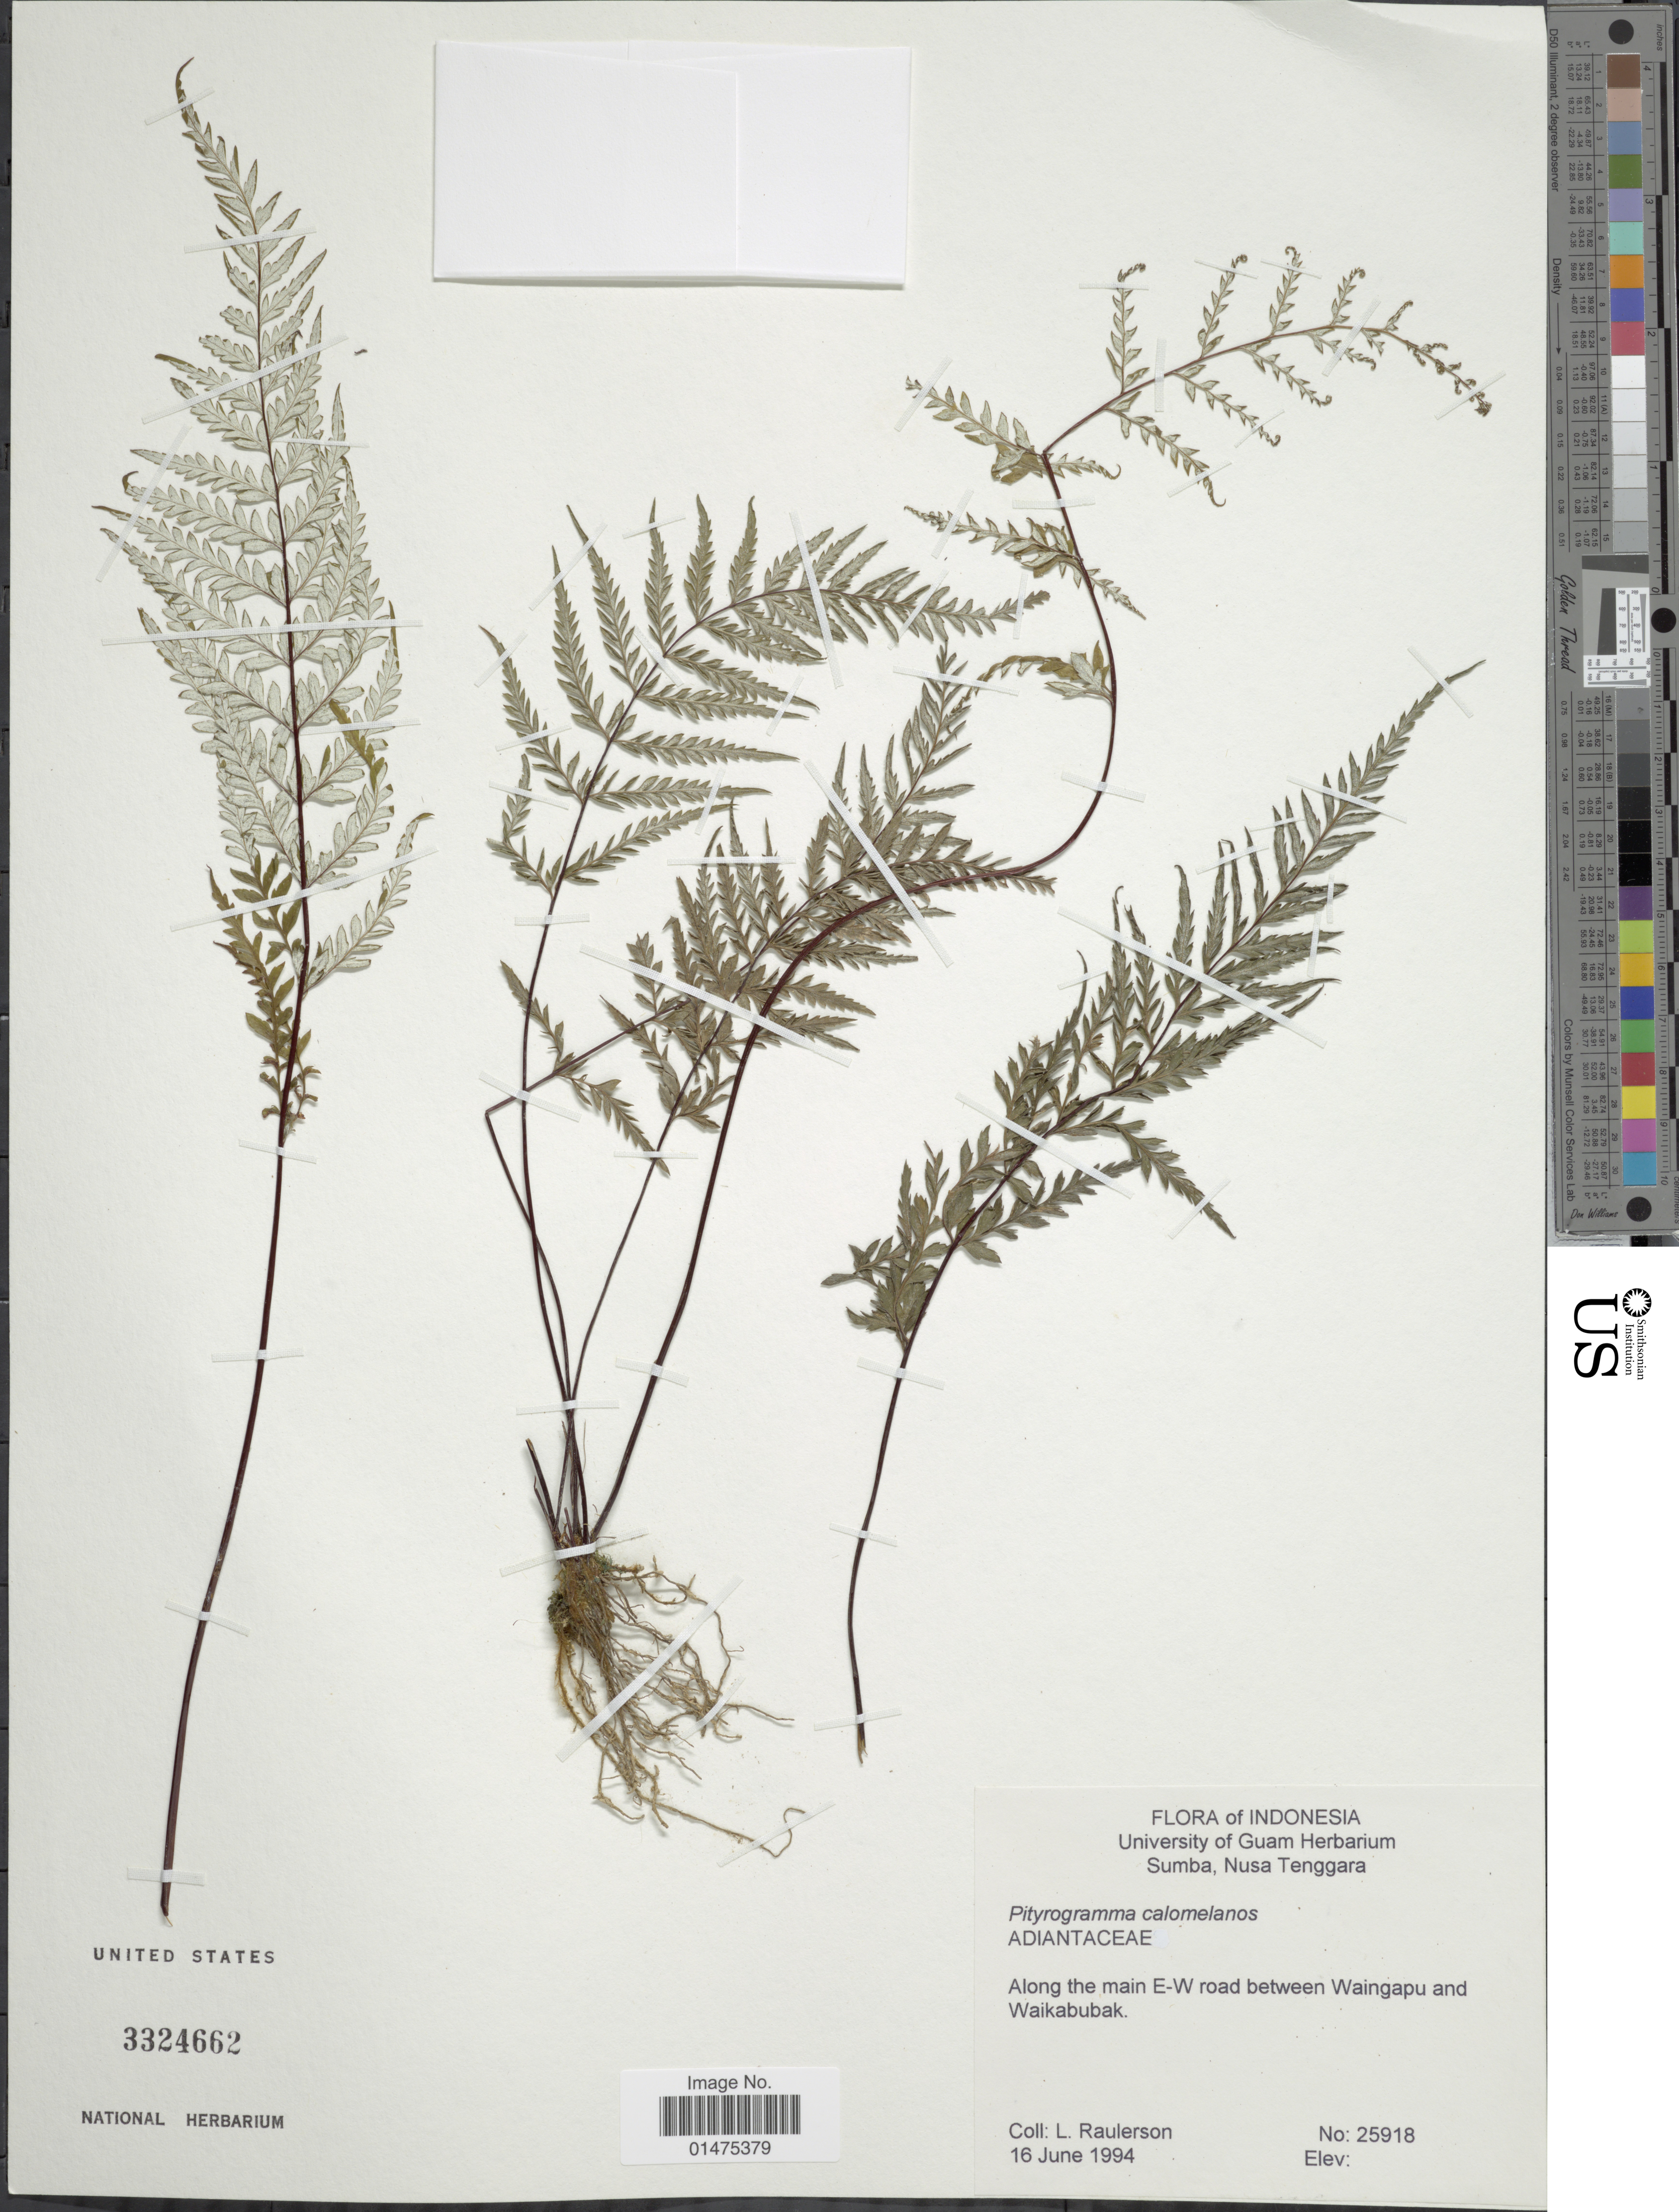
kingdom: Plantae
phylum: Tracheophyta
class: Polypodiopsida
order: Polypodiales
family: Pteridaceae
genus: Pityrogramma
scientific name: Pityrogramma calomelanos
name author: (L.) Link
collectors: L. Raulerson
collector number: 25918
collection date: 1994-06-16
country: Indonesia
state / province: Nusa Tenggara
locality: Sumba, Along the main E-W road between Waingapu and Waikabubak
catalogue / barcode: US 3324662